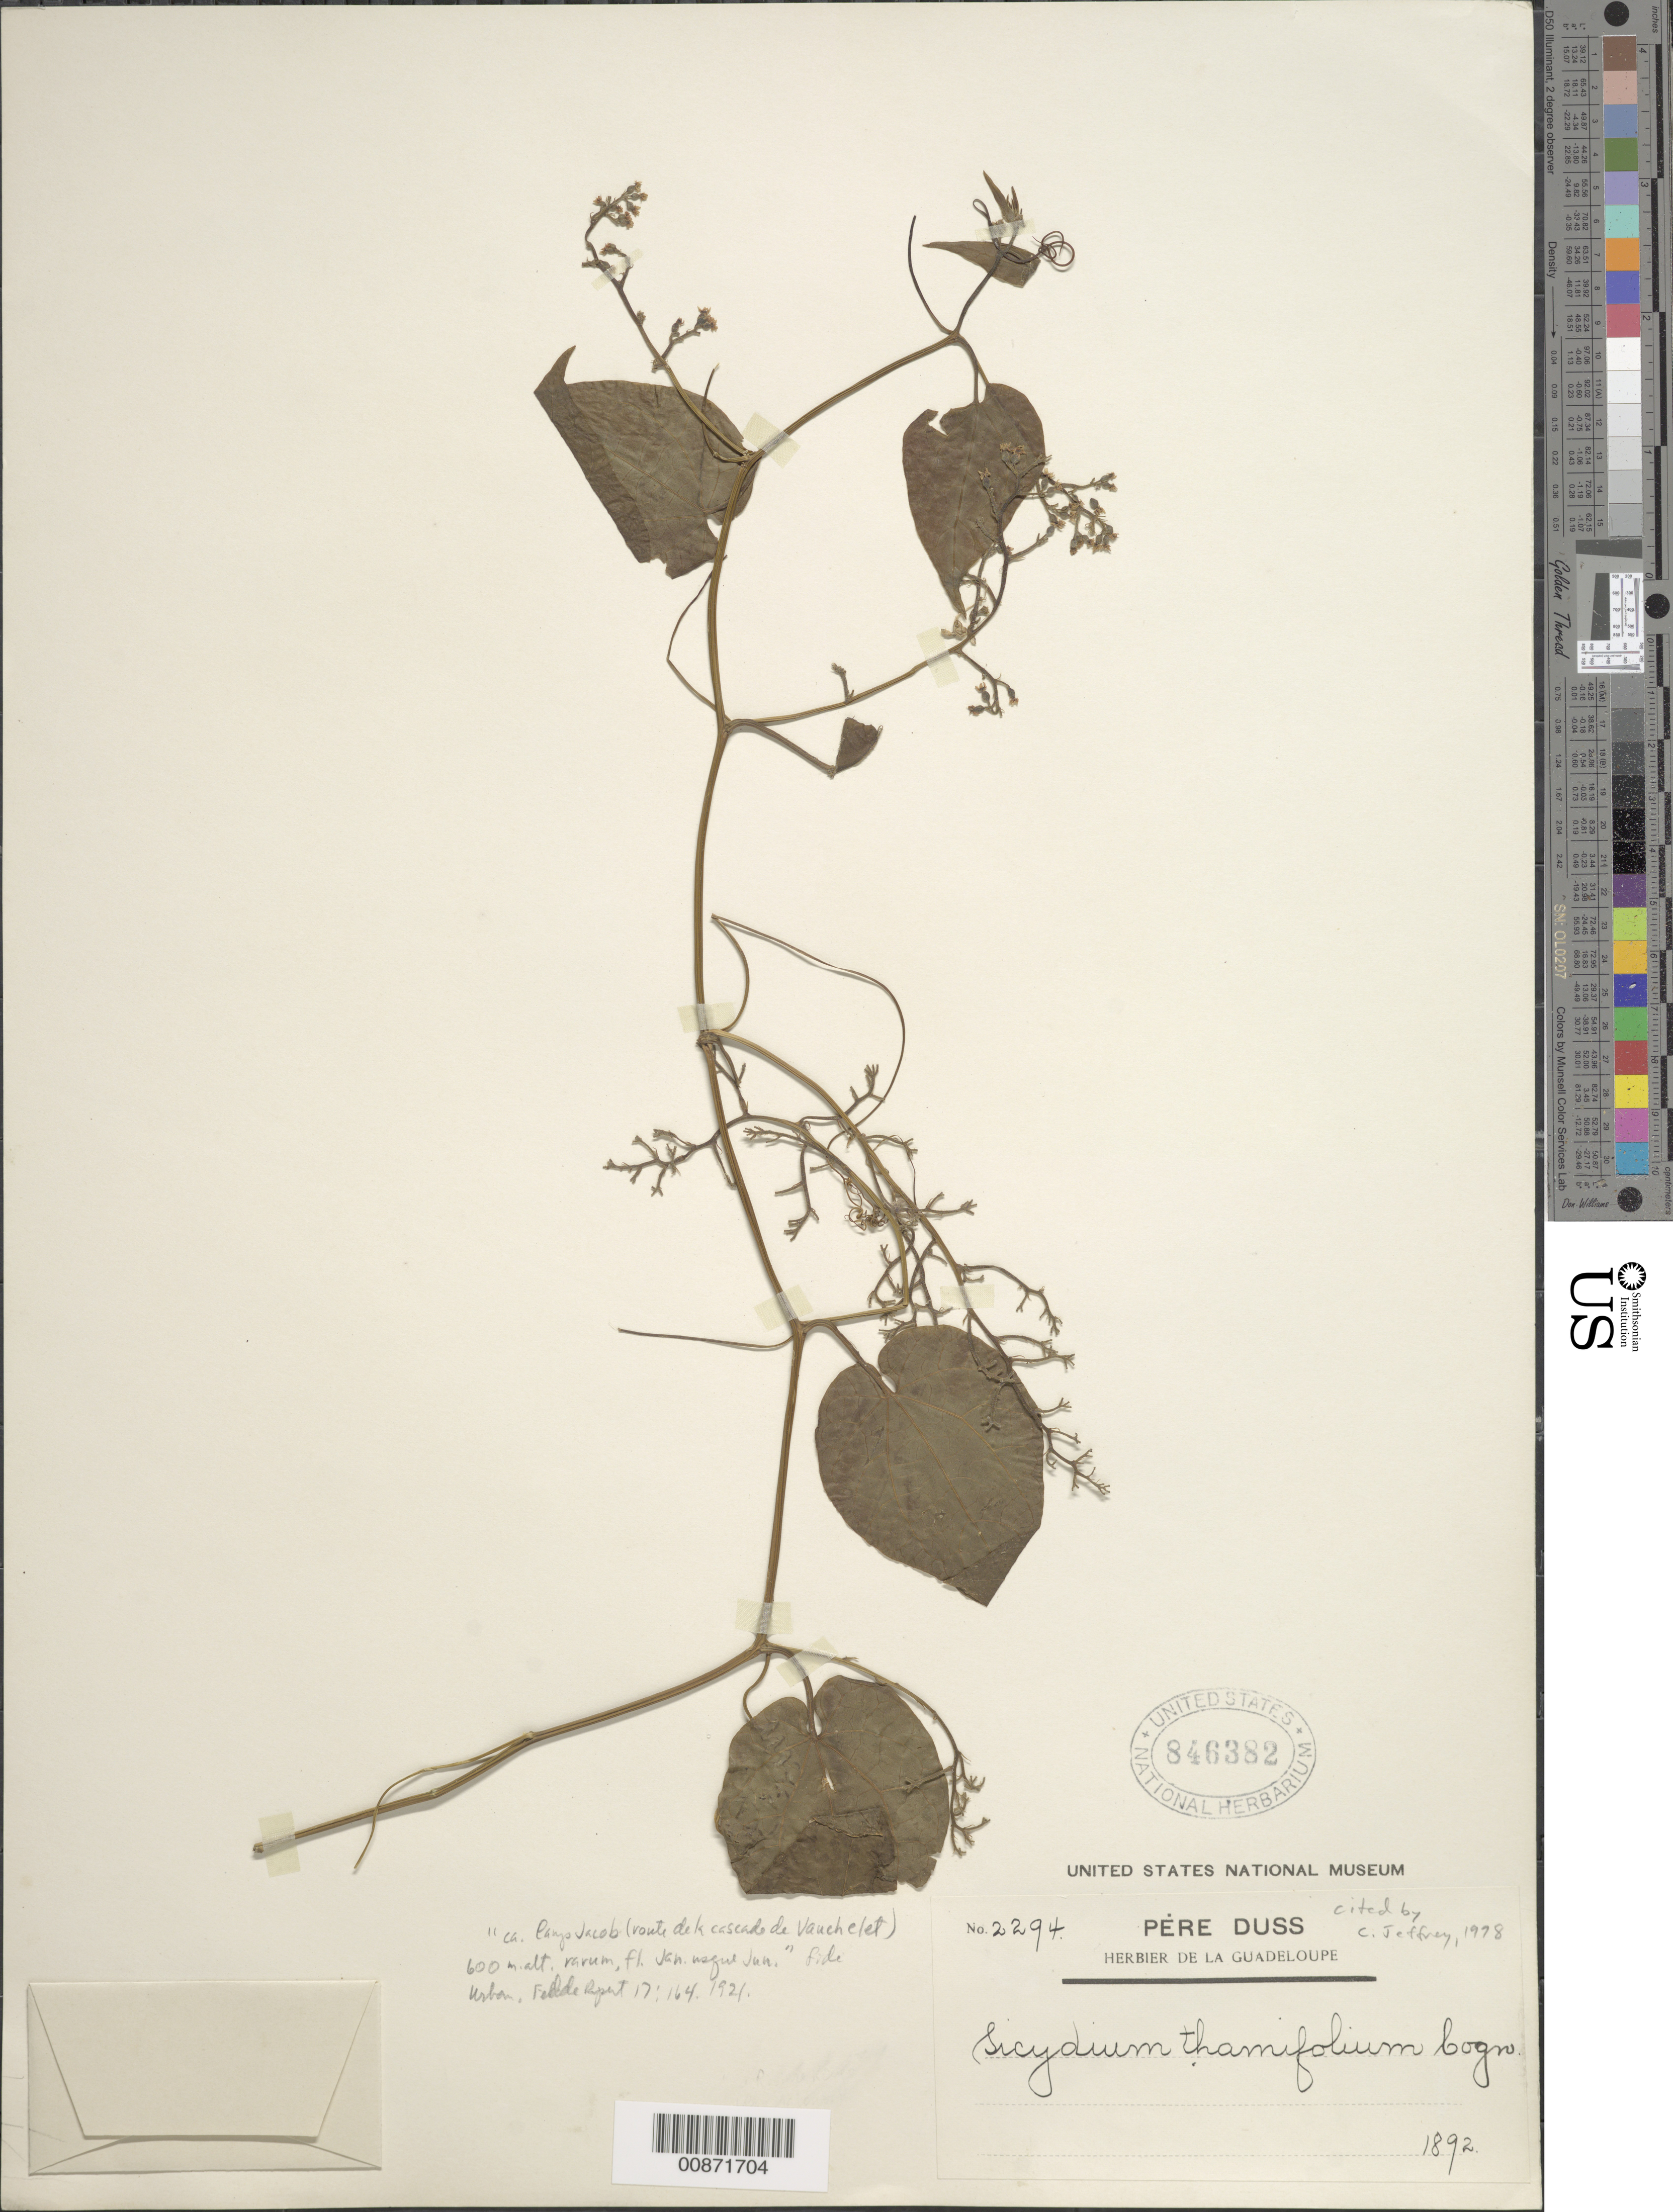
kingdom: Plantae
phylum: Tracheophyta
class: Magnoliopsida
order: Cucurbitales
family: Cucurbitaceae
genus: Sicydium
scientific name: Sicydium thamnifolium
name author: Cogn.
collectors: Père Duss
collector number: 2294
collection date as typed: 1892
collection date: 1892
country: Guadeloupe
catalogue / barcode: US 846382